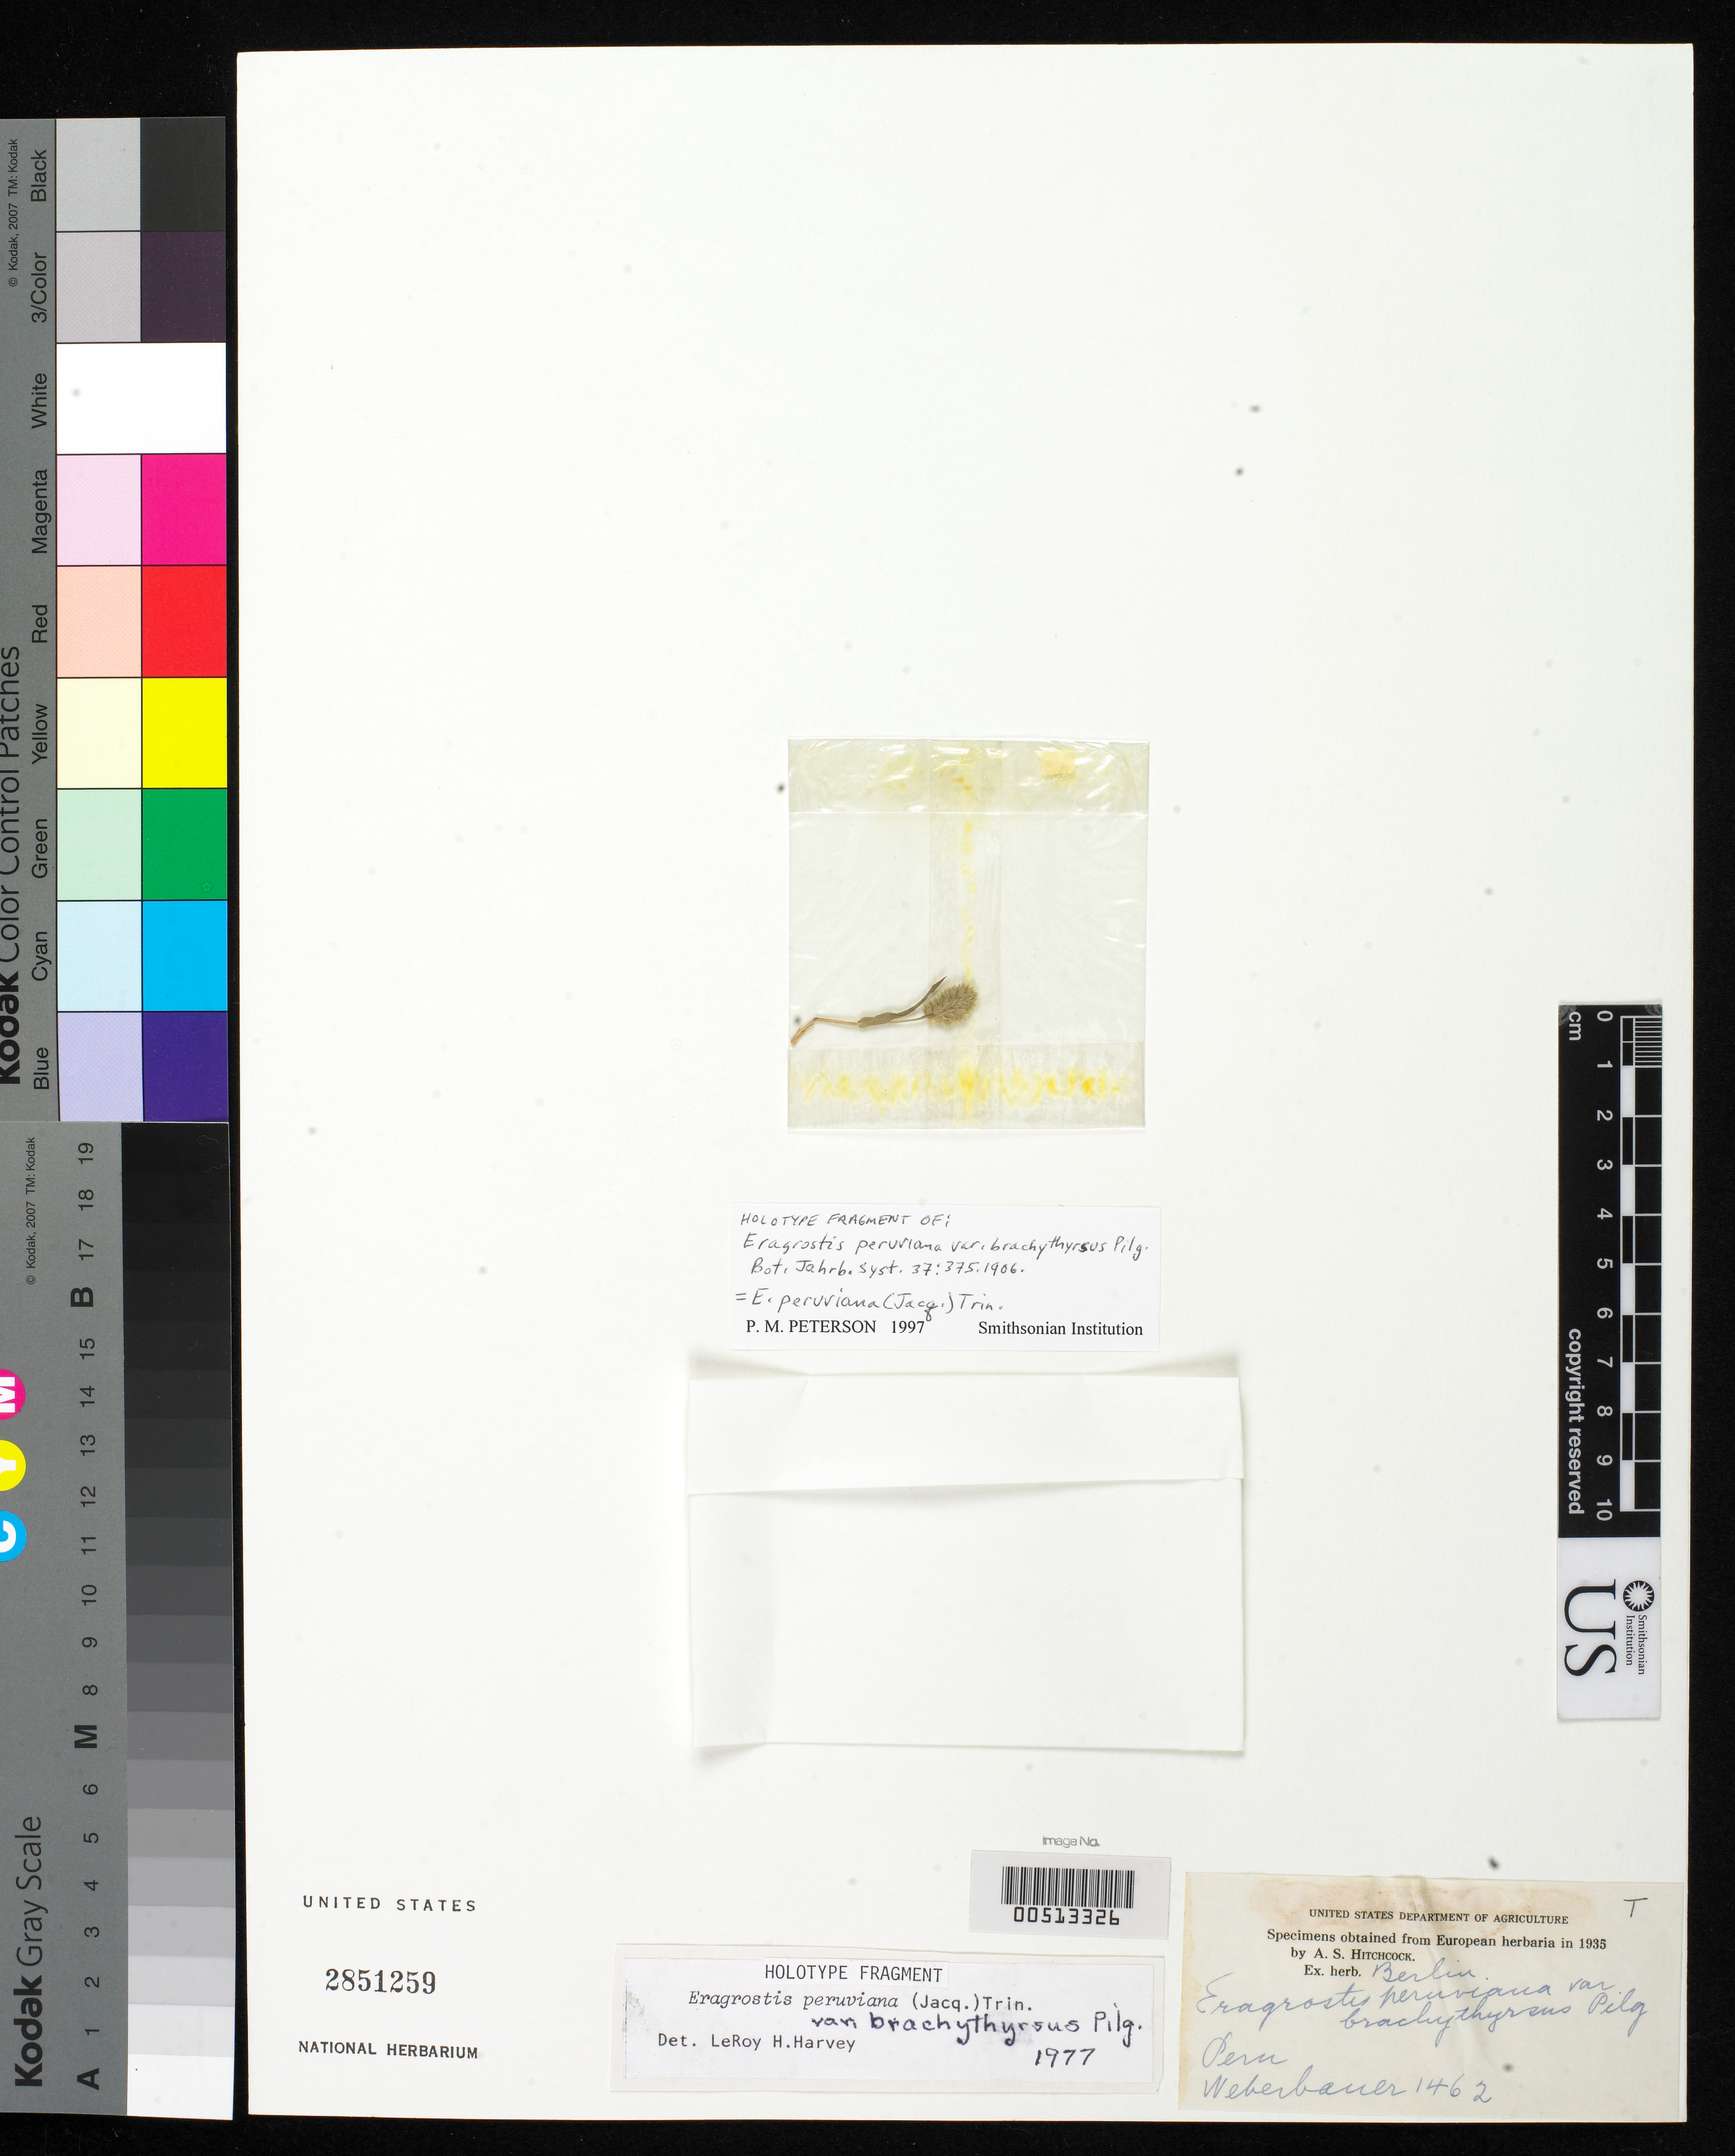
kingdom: Plantae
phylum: Tracheophyta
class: Liliopsida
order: Poales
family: Poaceae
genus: Eragrostis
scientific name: Eragrostis peruviana var. brachythyrsus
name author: Pilg.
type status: Type Fragment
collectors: A. Weberbauer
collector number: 1462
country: Peru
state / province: San Martín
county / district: Mariscal Cáceres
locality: Rio Huallaga, margen Derecha del; Balsa Probana; dtto. Tocache Nuevo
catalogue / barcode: US 2851259